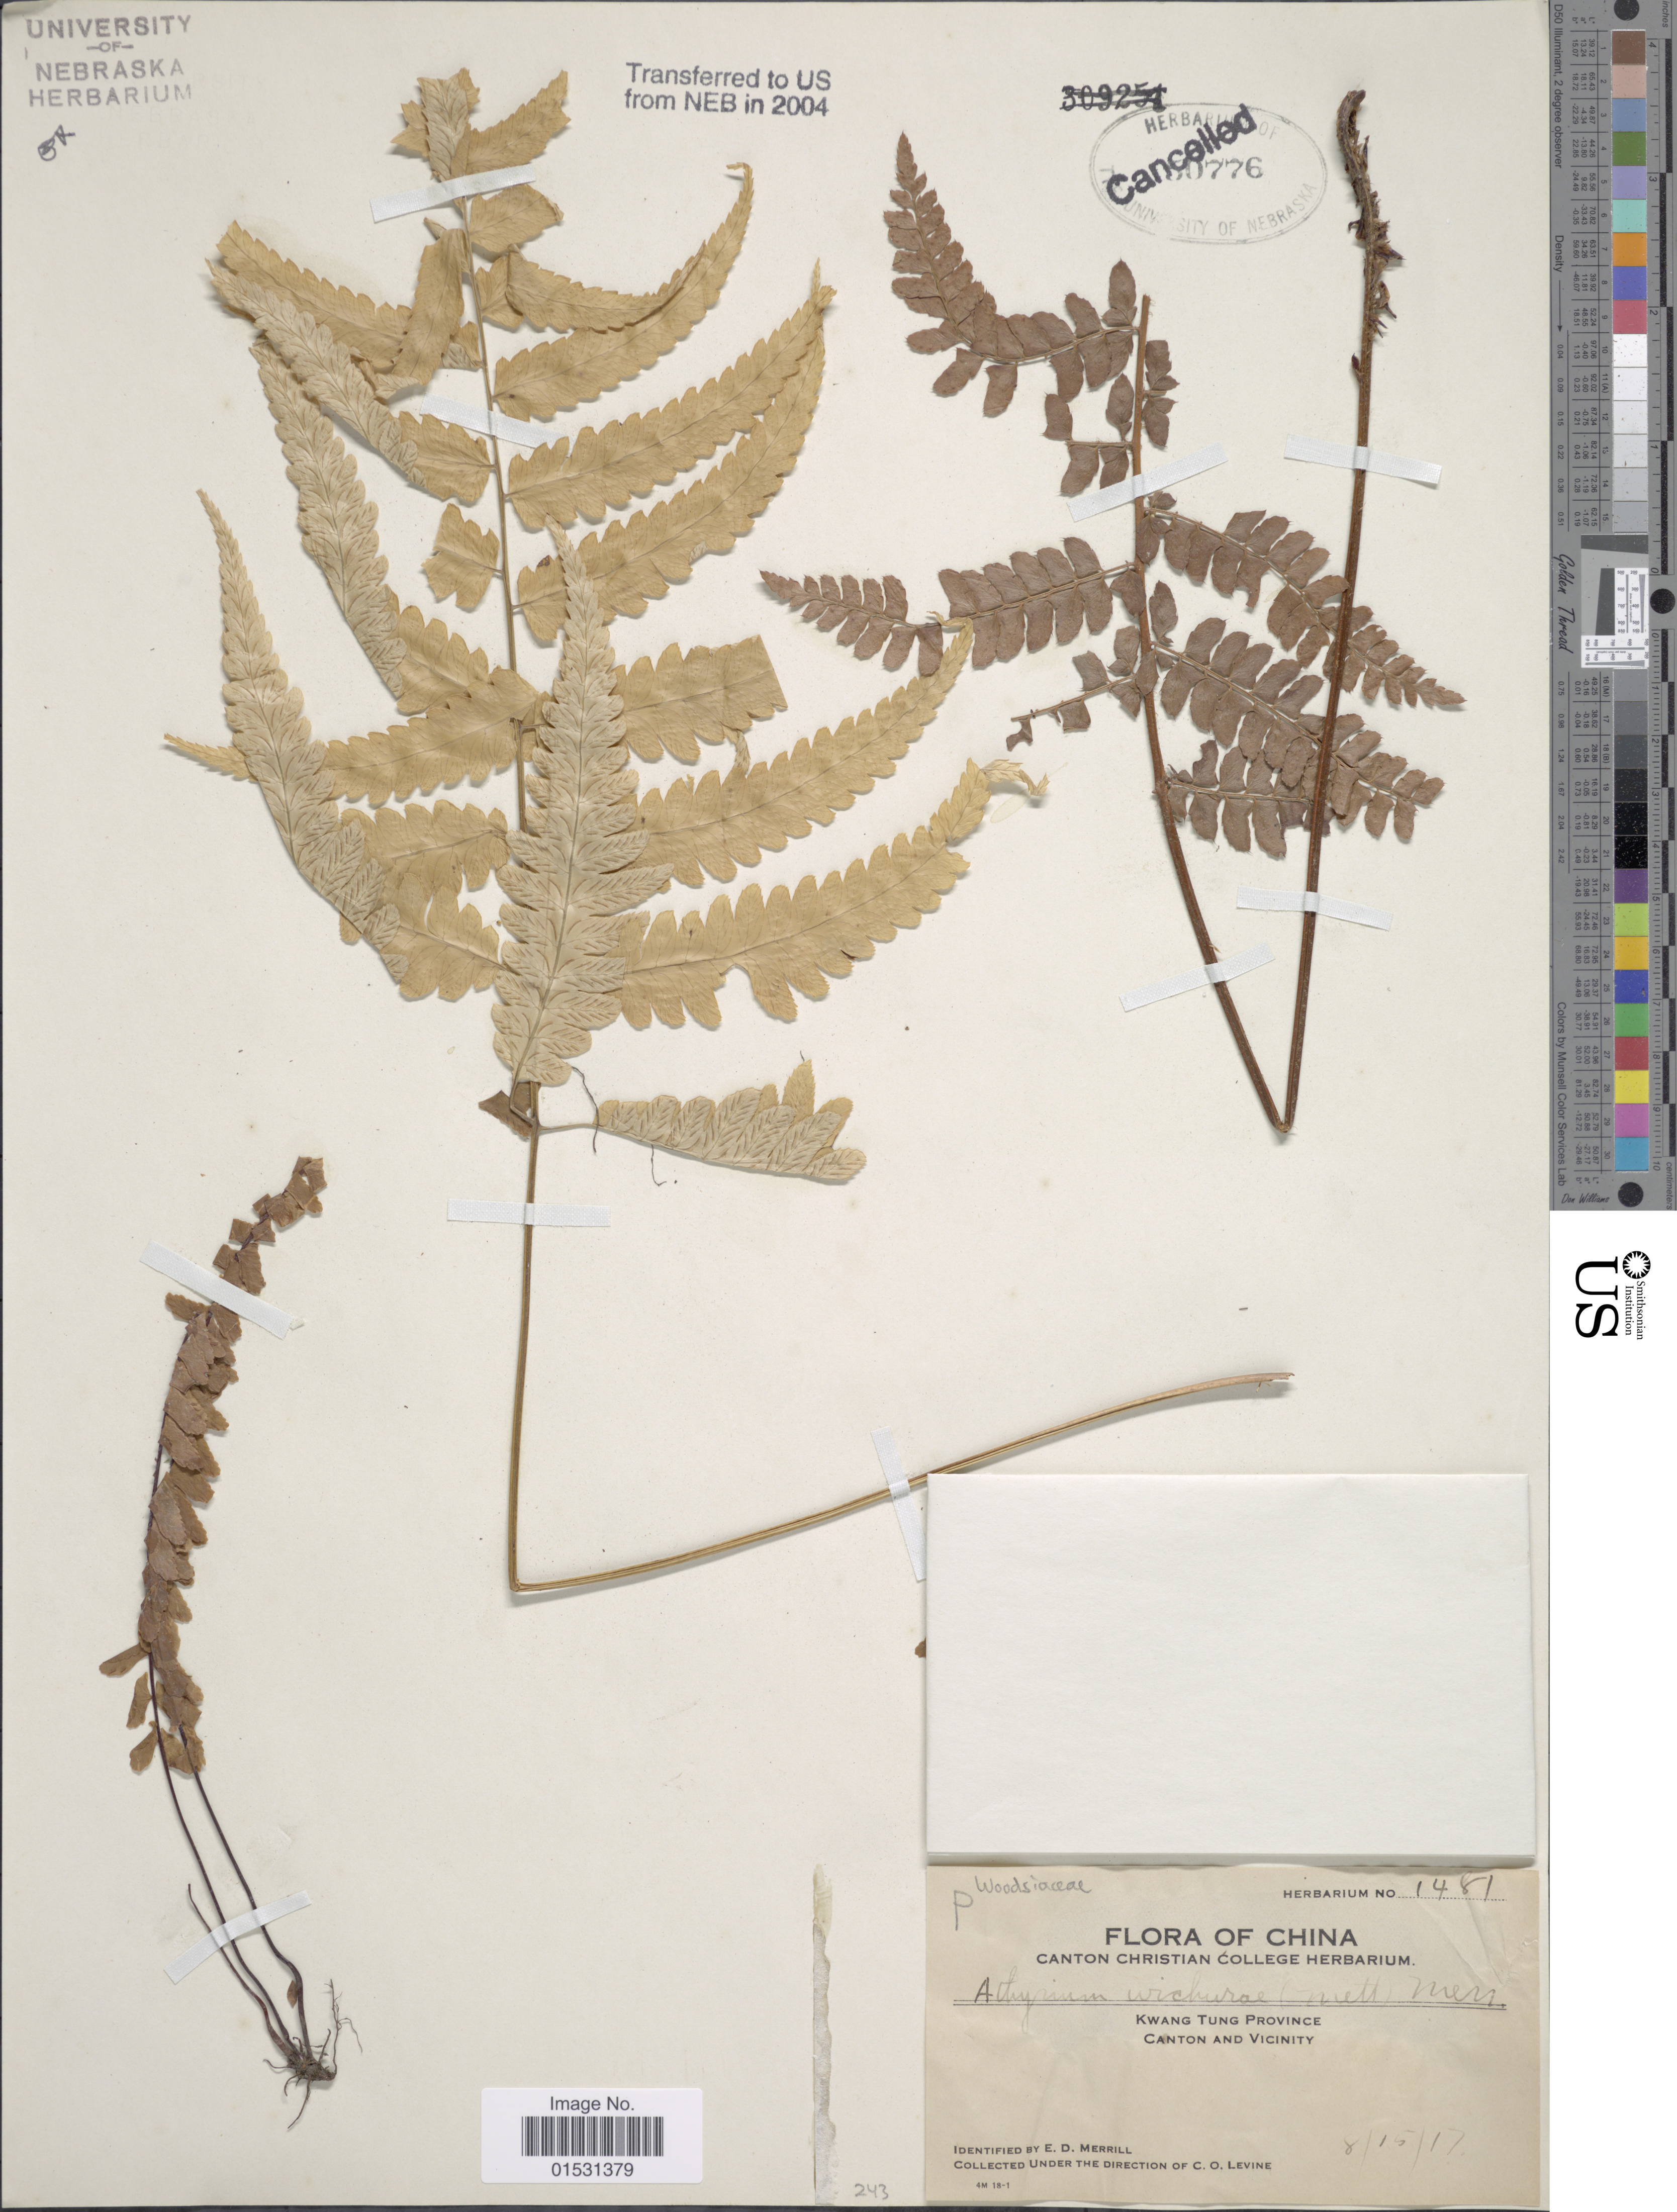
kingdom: Plantae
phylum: Tracheophyta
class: Polypodiopsida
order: Polypodiales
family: Athyriaceae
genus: Athyrium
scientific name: Athyrium wichurae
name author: (Mett.) Diels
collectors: C. O. Levine & E. D. Merrill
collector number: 1481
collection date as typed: Transcribed d/m/y: 15/8/17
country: China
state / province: Guangdong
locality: Kwang Tung Province. Canton and Vicinity.